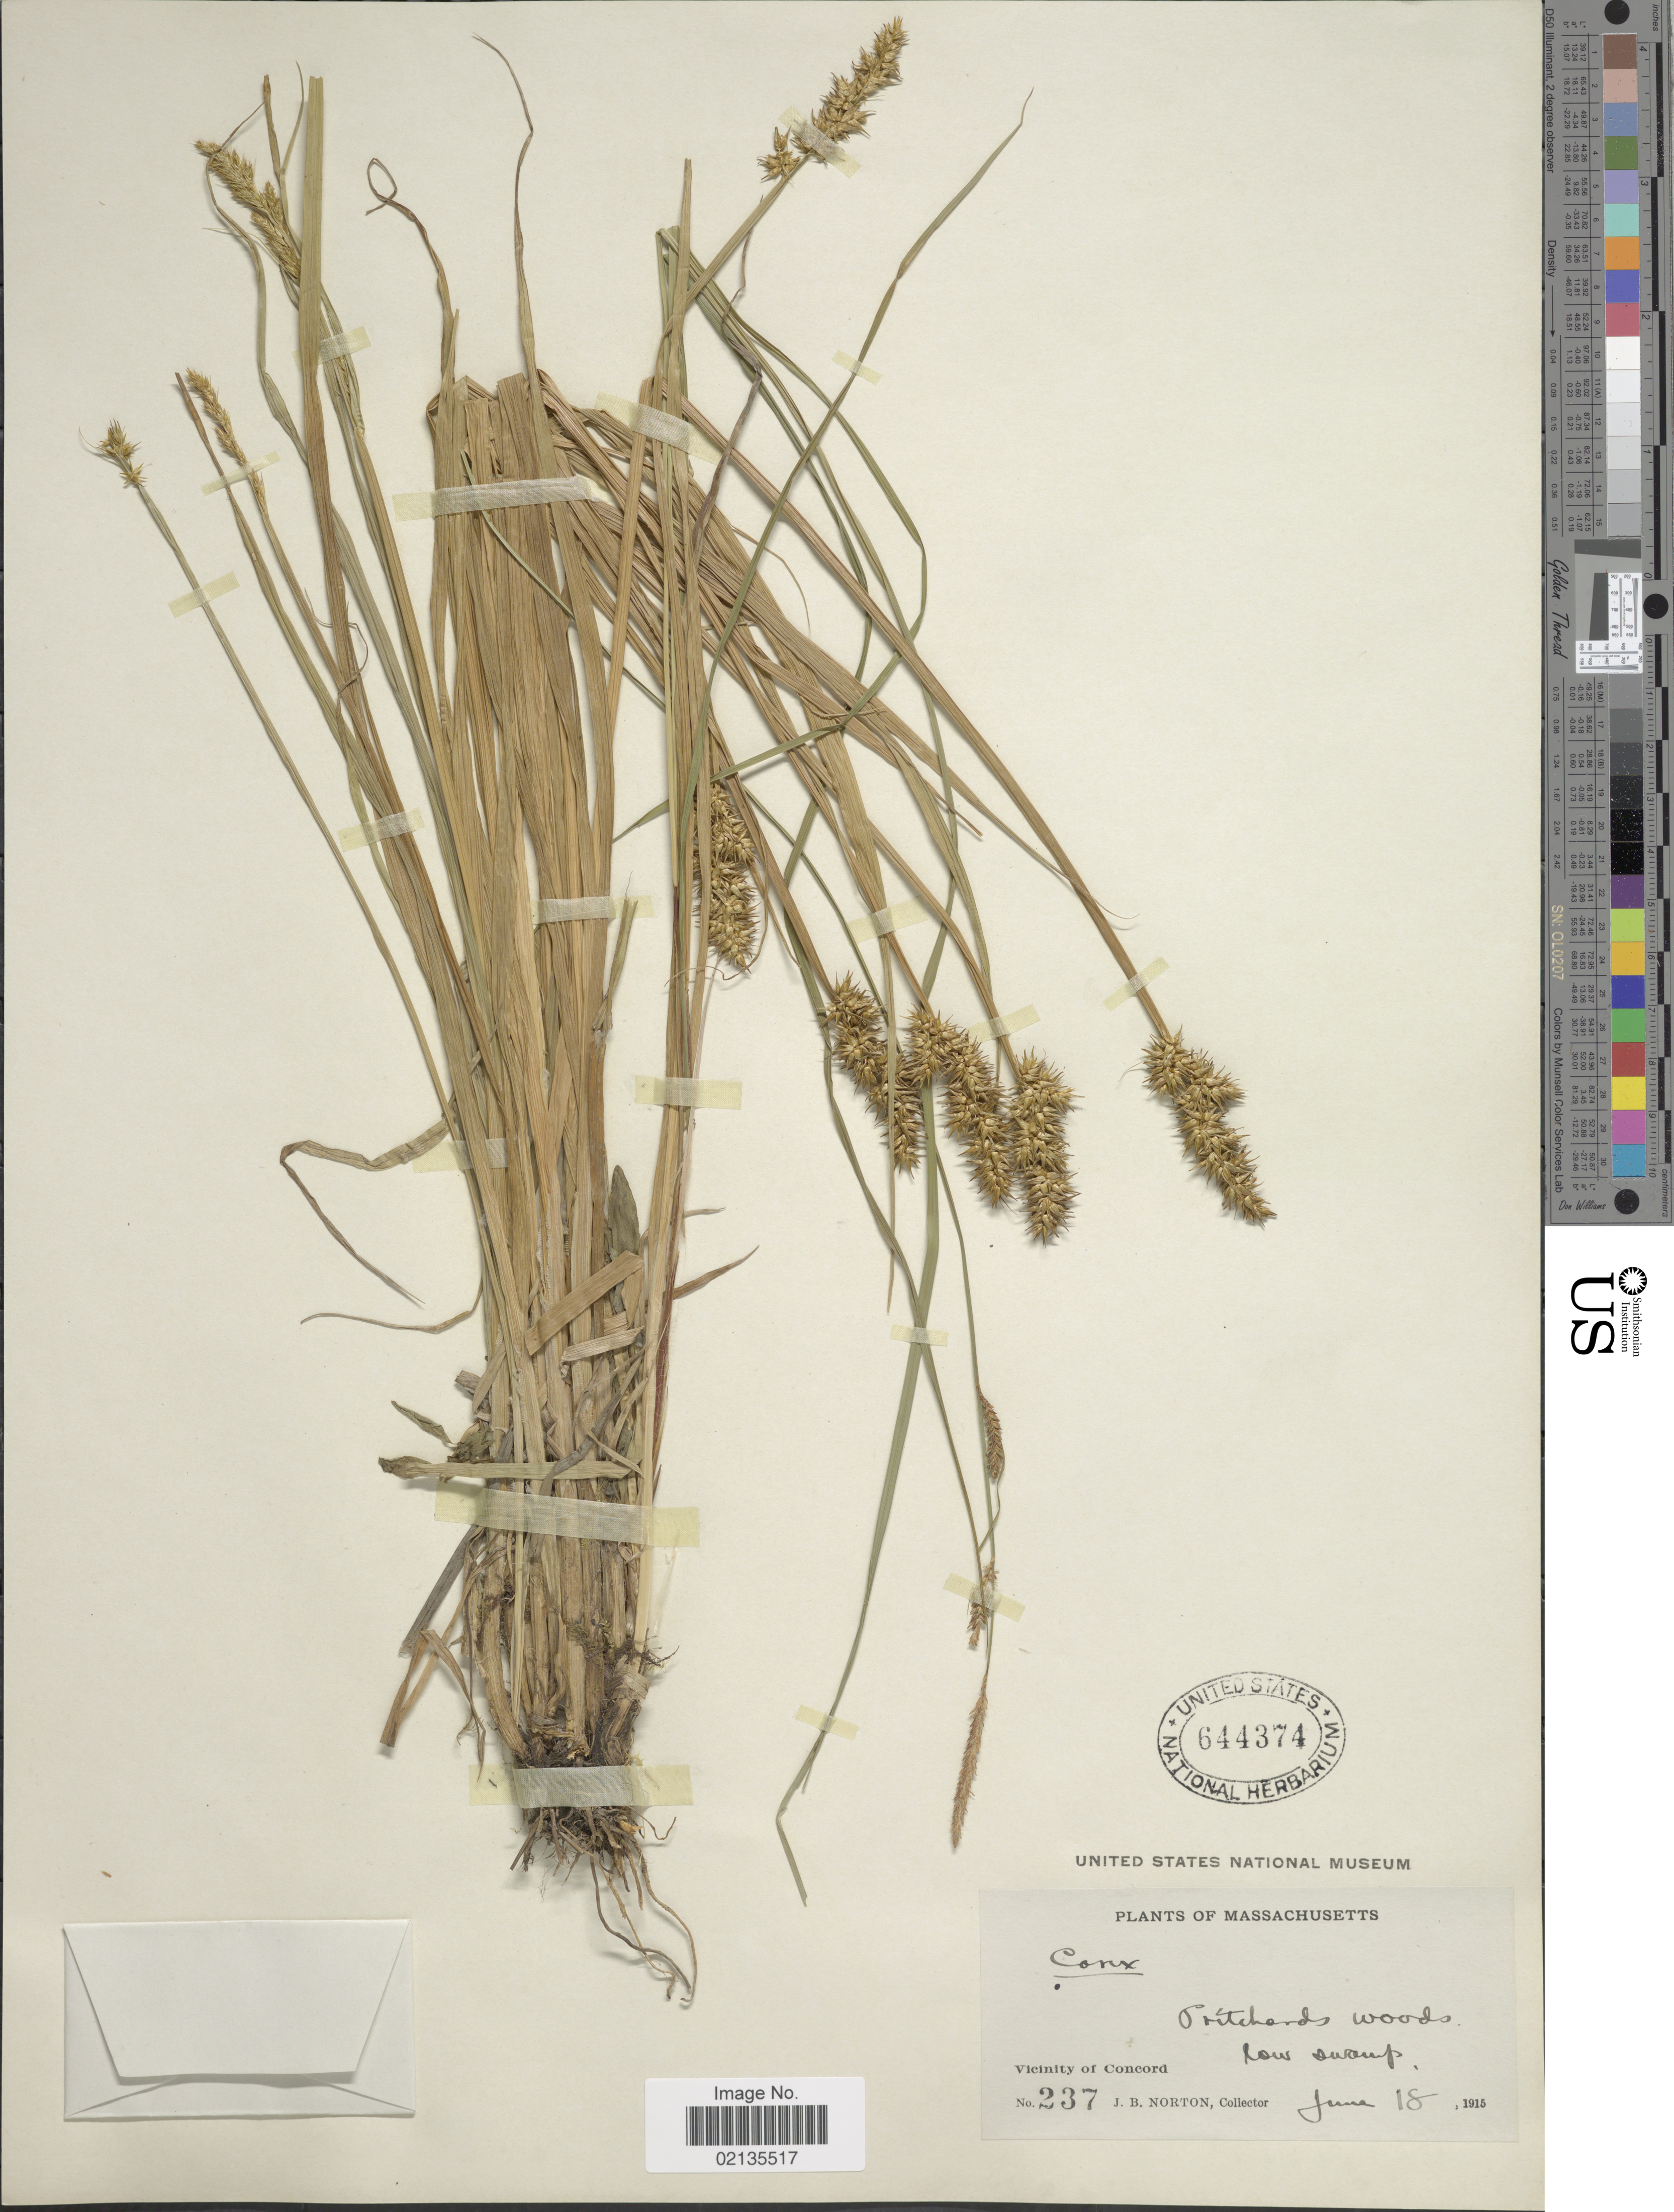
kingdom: Plantae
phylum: Tracheophyta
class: Liliopsida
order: Poales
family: Cyperaceae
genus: Carex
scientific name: Carex stipata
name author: Muhl. ex Willd.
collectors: J. B. Norton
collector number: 237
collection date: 1915-06-18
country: United States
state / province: Massachusetts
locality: Vicinity of Concord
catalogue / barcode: US 644374